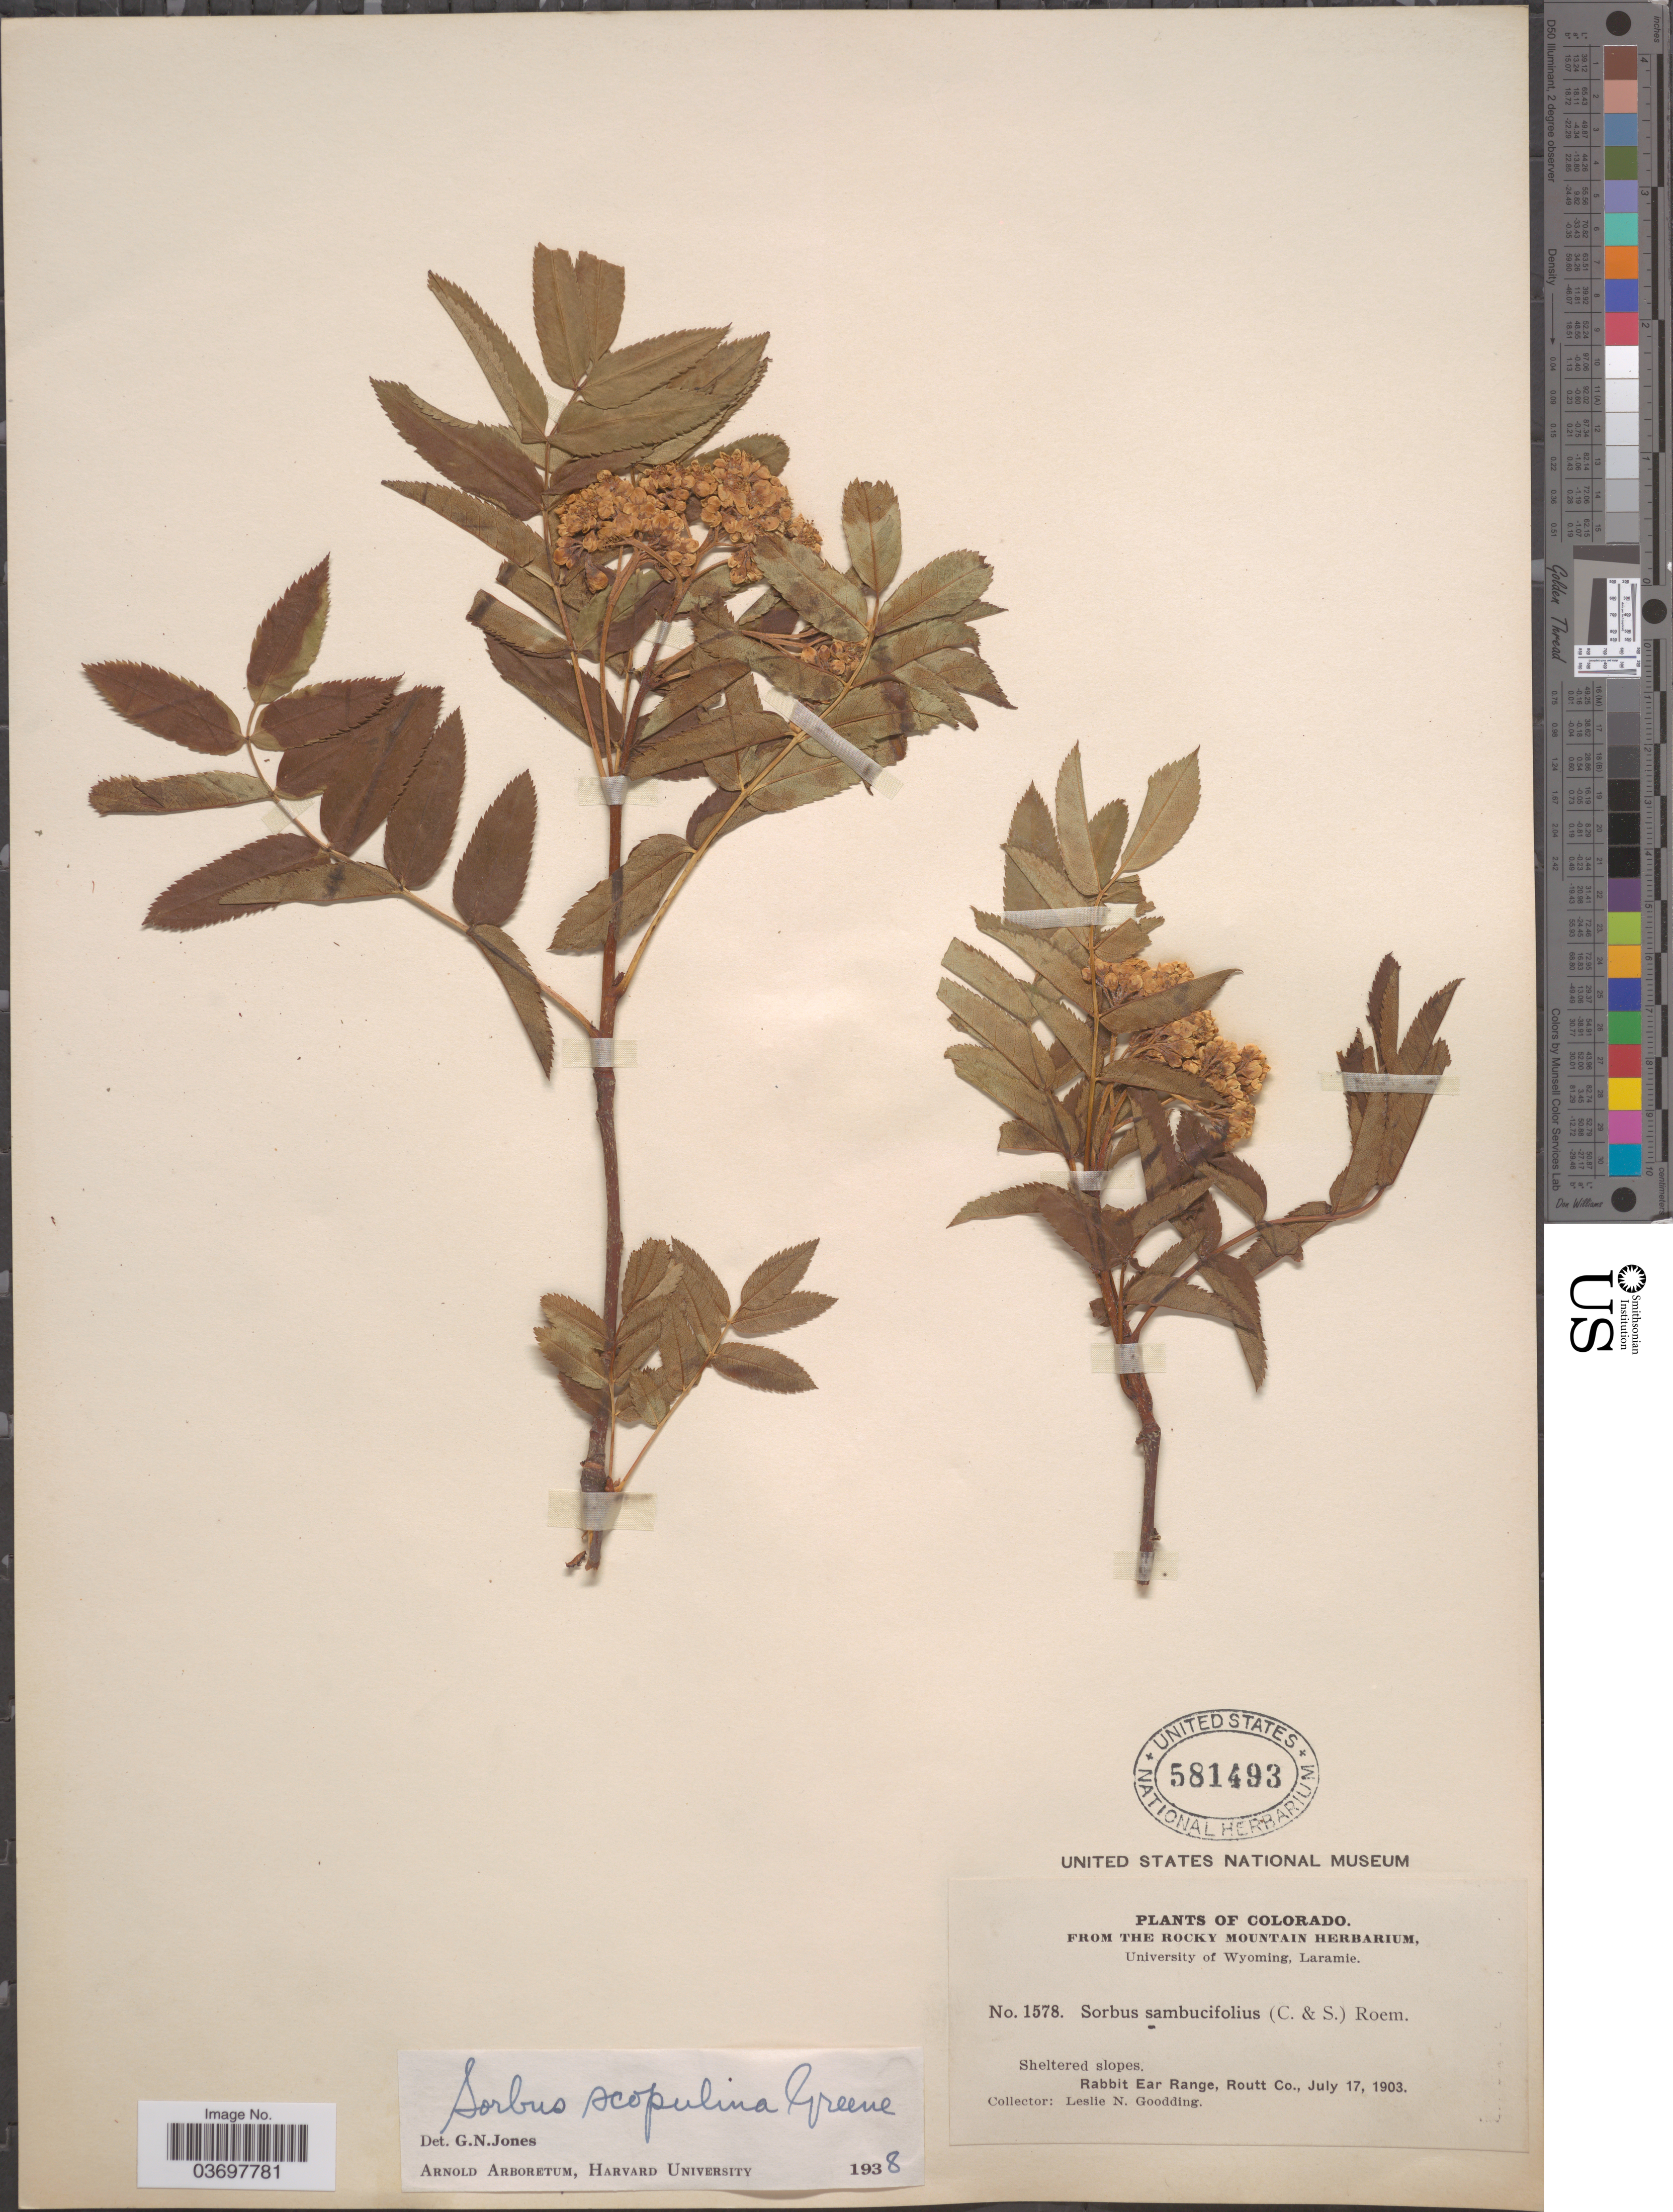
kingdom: Plantae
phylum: Tracheophyta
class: Magnoliopsida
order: Rosales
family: Rosaceae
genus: Sorbus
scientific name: Sorbus scopulina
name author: Greene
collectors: L. N. Goodding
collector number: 1578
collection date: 1903-07-17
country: United States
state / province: Colorado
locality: Rabbit Ear Range, Routt Co.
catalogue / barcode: US 581493